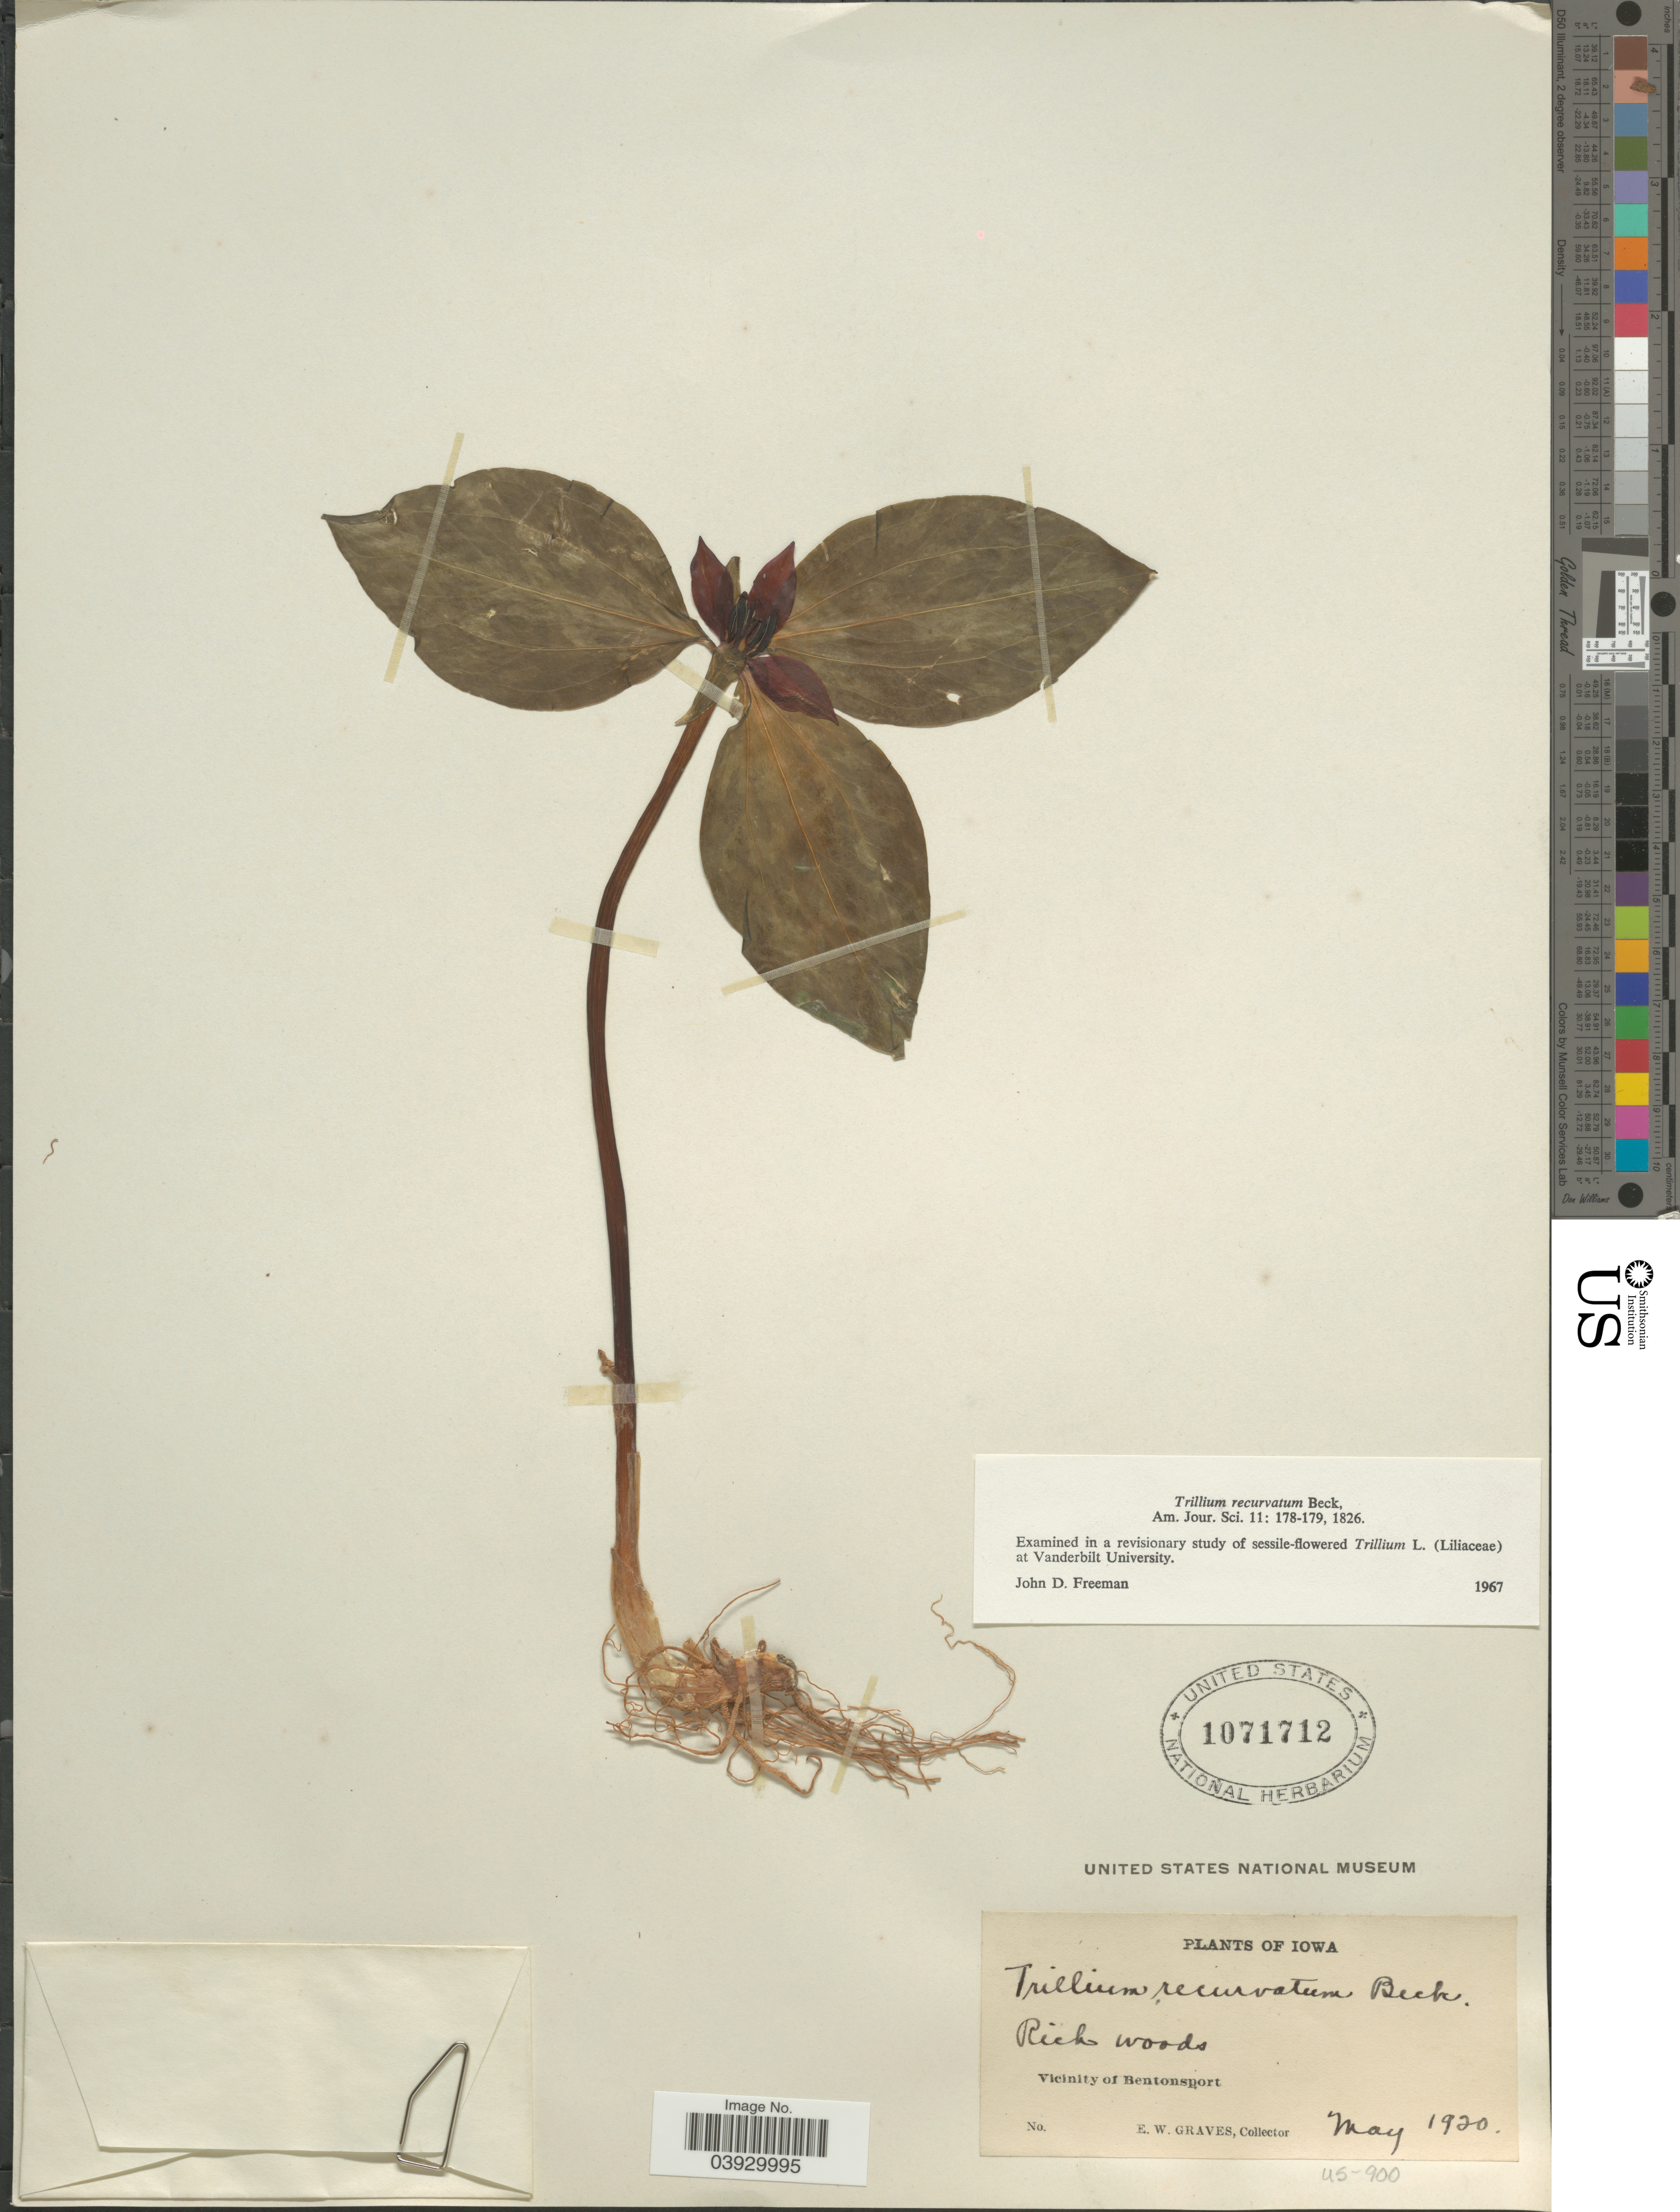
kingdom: Plantae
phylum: Tracheophyta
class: Liliopsida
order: Liliales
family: Melanthiaceae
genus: Trillium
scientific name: Trillium recurvatum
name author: L.C. Beck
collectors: E. Graves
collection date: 1920-05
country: United States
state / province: Iowa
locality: Vicinity of Bentonsport.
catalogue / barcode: US 1071712